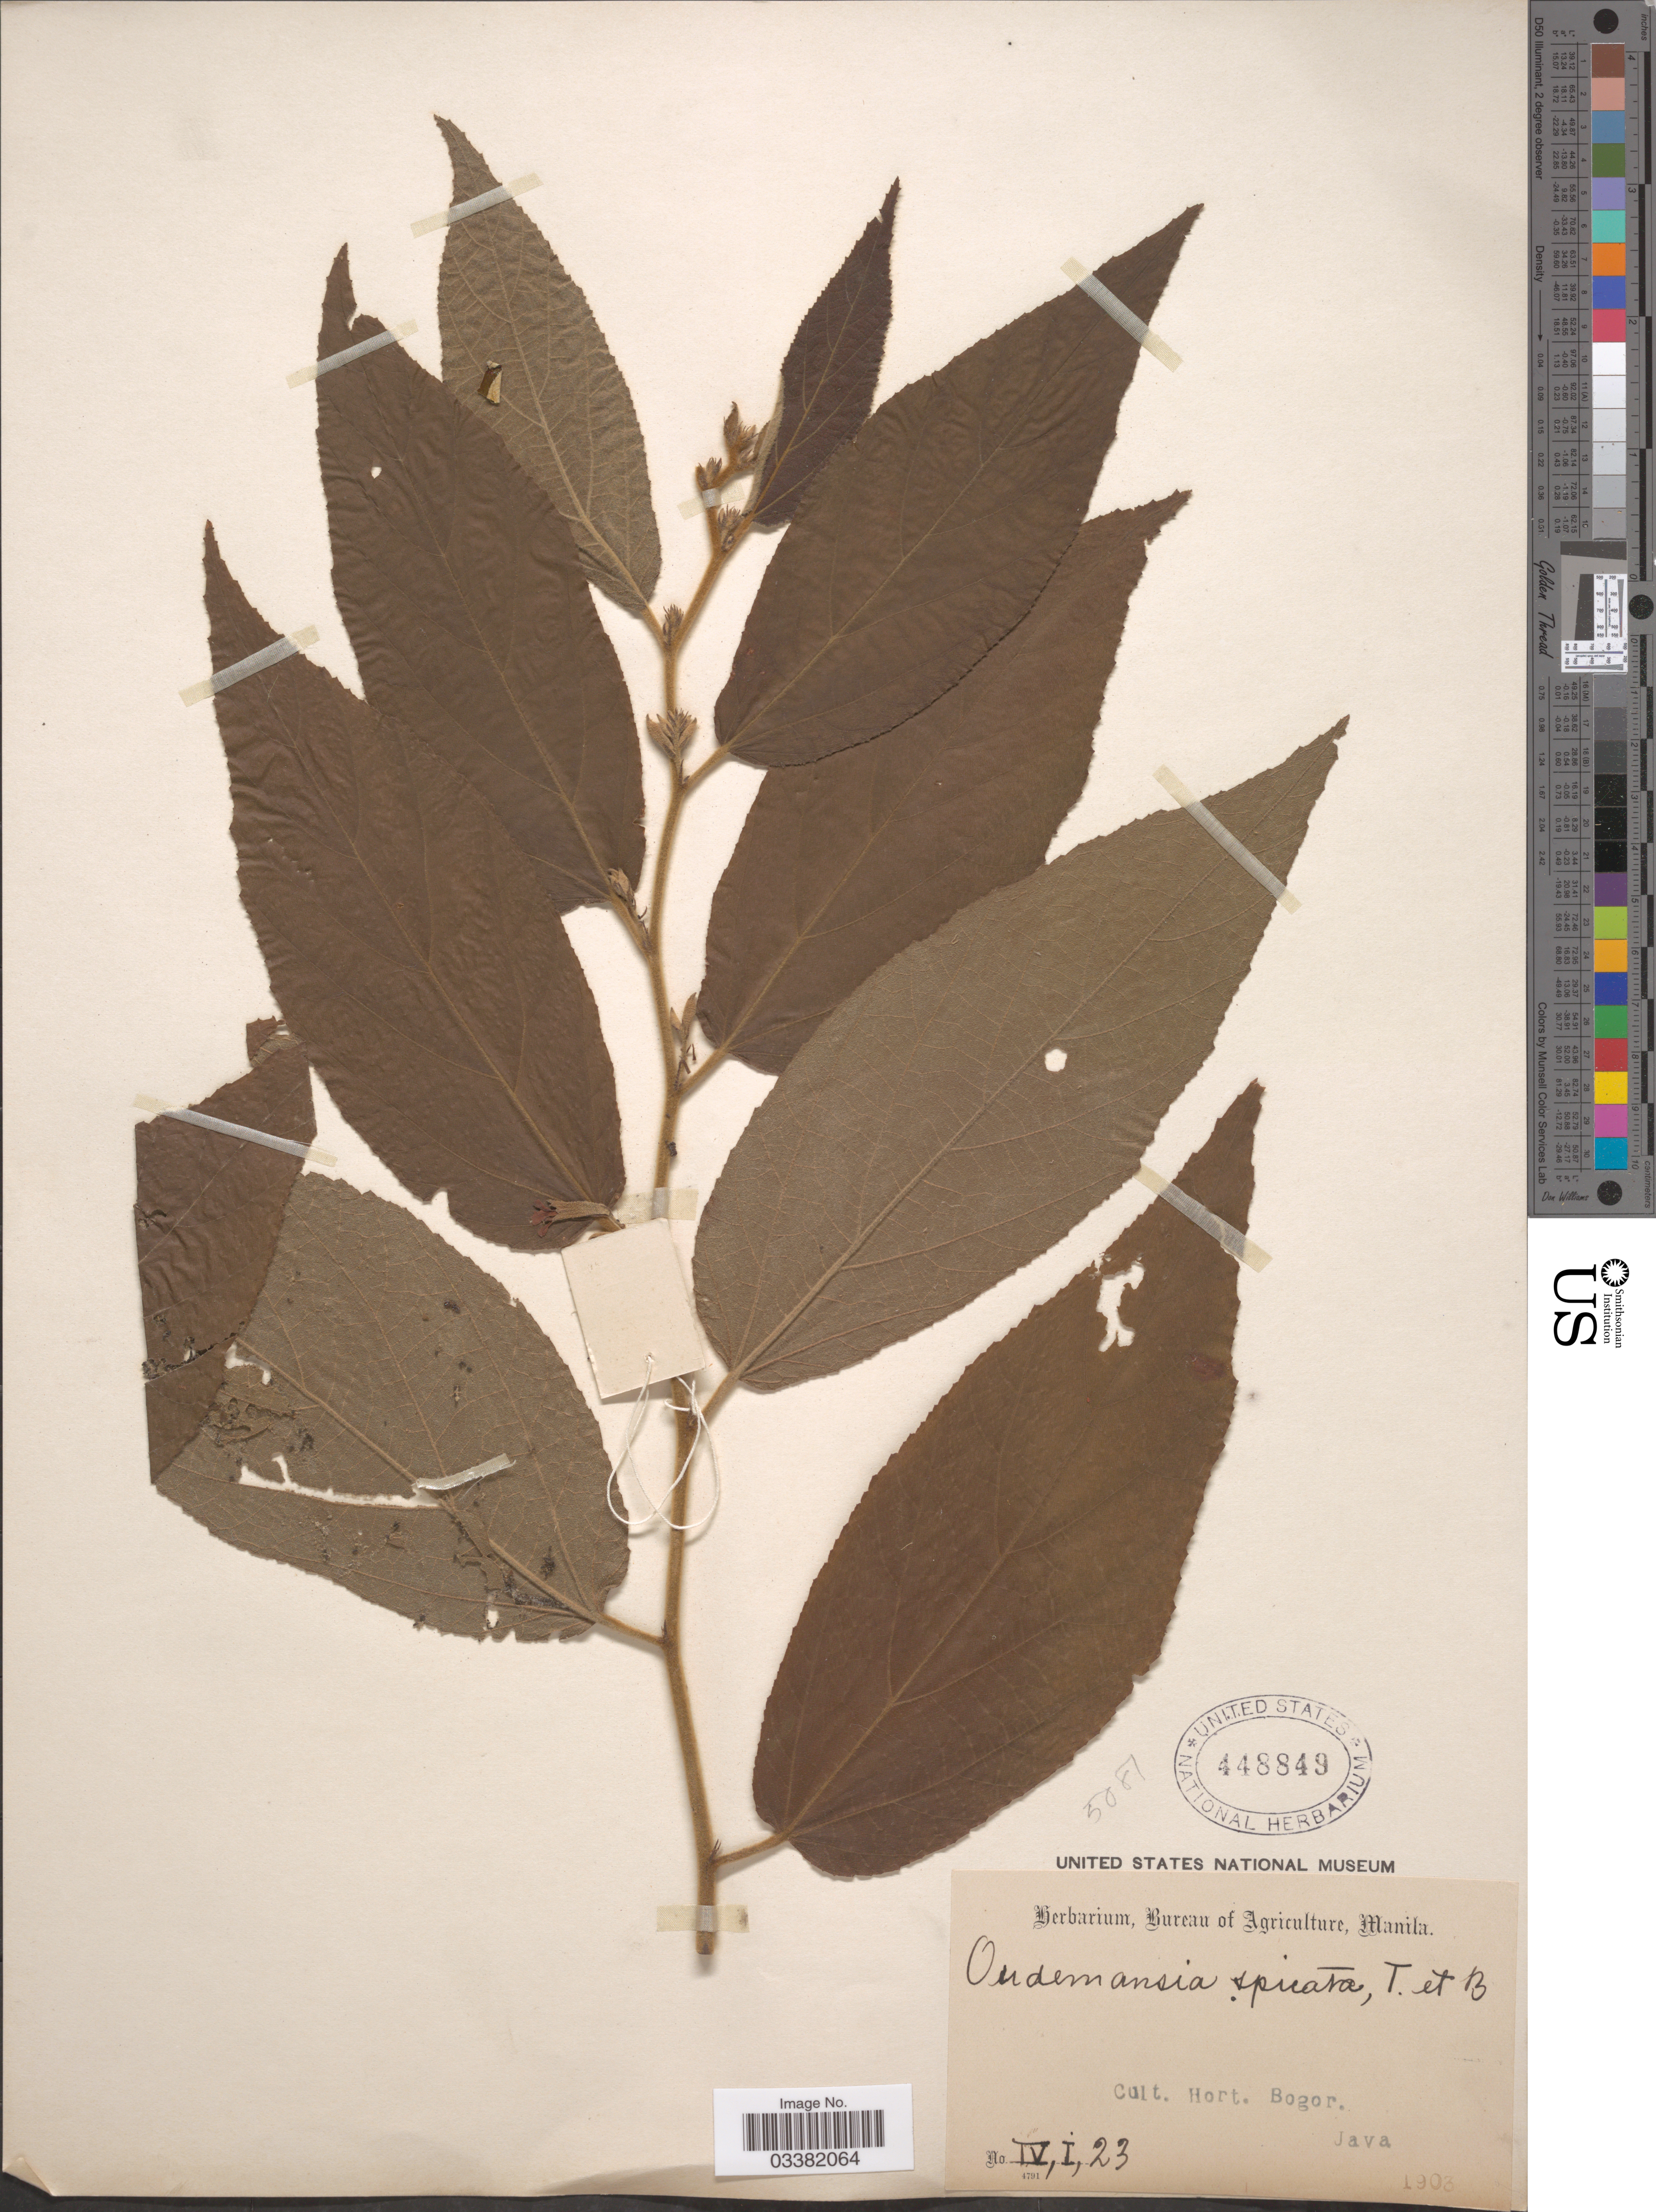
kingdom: Plantae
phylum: Tracheophyta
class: Magnoliopsida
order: Malvales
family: Malvaceae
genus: Helicteres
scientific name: Helicteres spicata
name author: Colebr.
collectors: ex Herb. Bur. Agric. Manila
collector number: IV,I,23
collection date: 1903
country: Indonesia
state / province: Java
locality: Cult. Hort. Bogor.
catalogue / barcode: US 448849